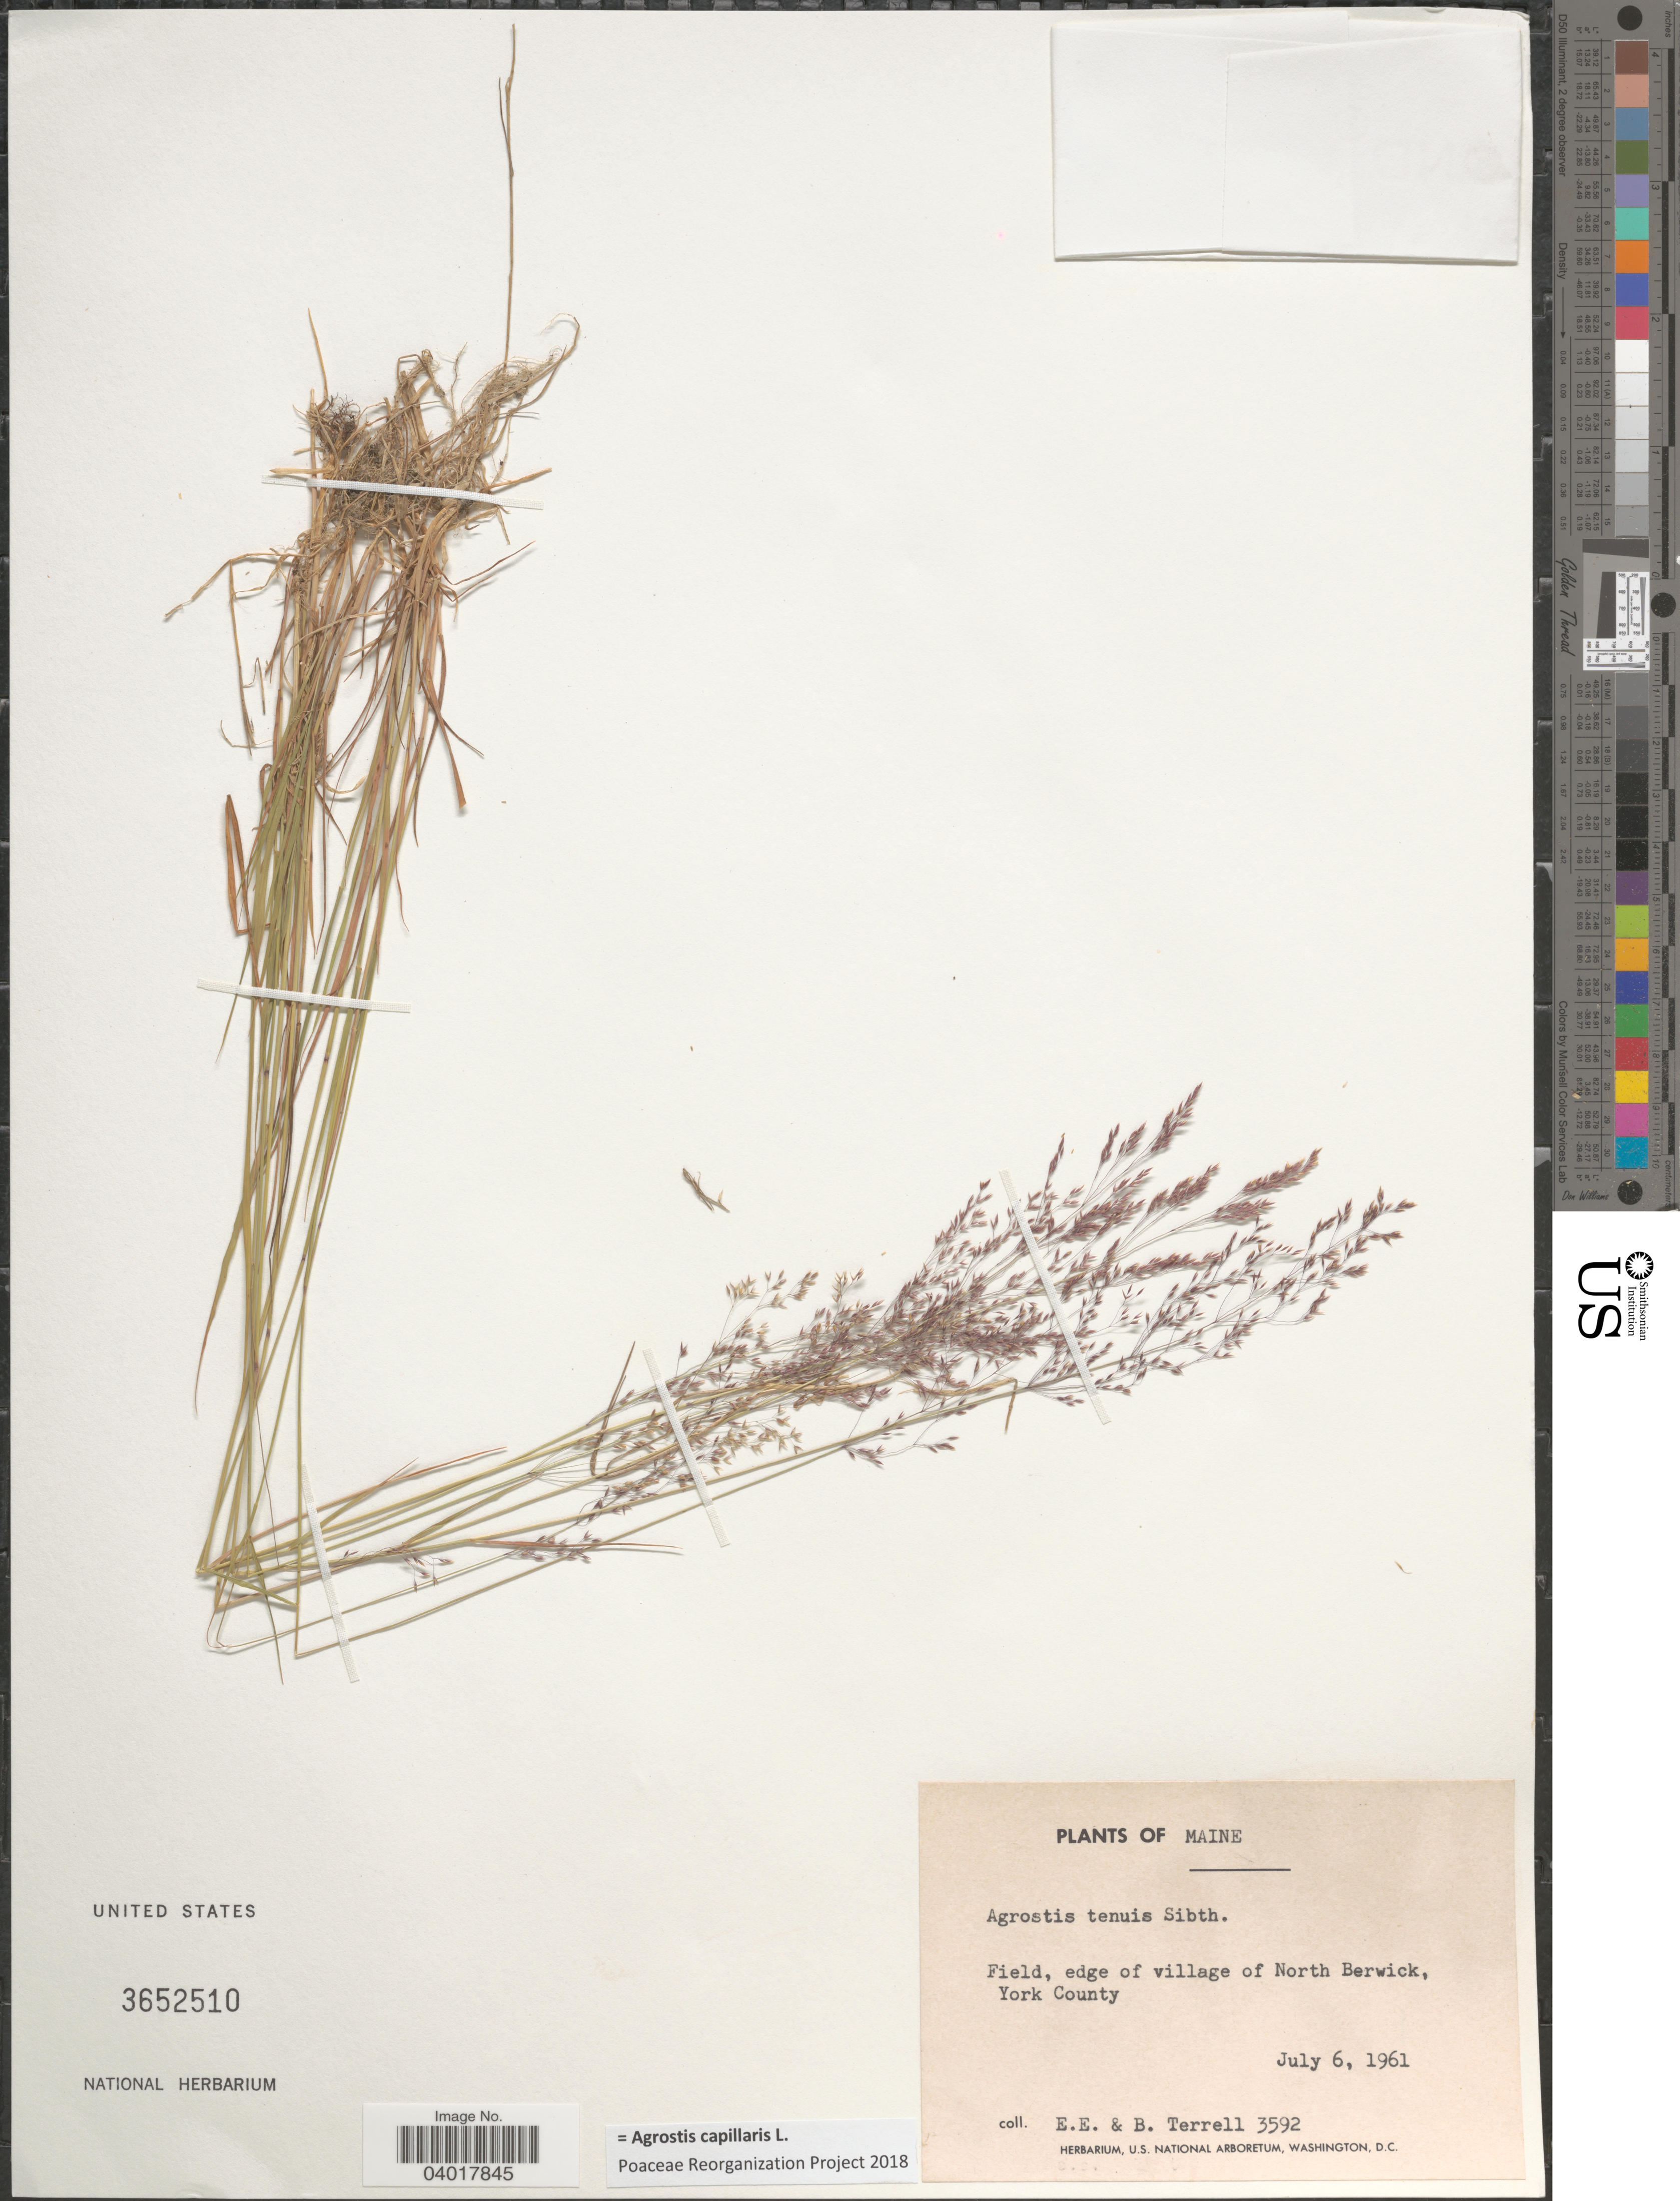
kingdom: Plantae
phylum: Tracheophyta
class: Liliopsida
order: Poales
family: Poaceae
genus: Agrostis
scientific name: Agrostis capillaris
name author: L.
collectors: E. E. Terrell & B. Terrell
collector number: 3592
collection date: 1961-07-06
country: United States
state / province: Maine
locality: Field, edge of village of North Berwick, York County.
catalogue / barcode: US 3652510